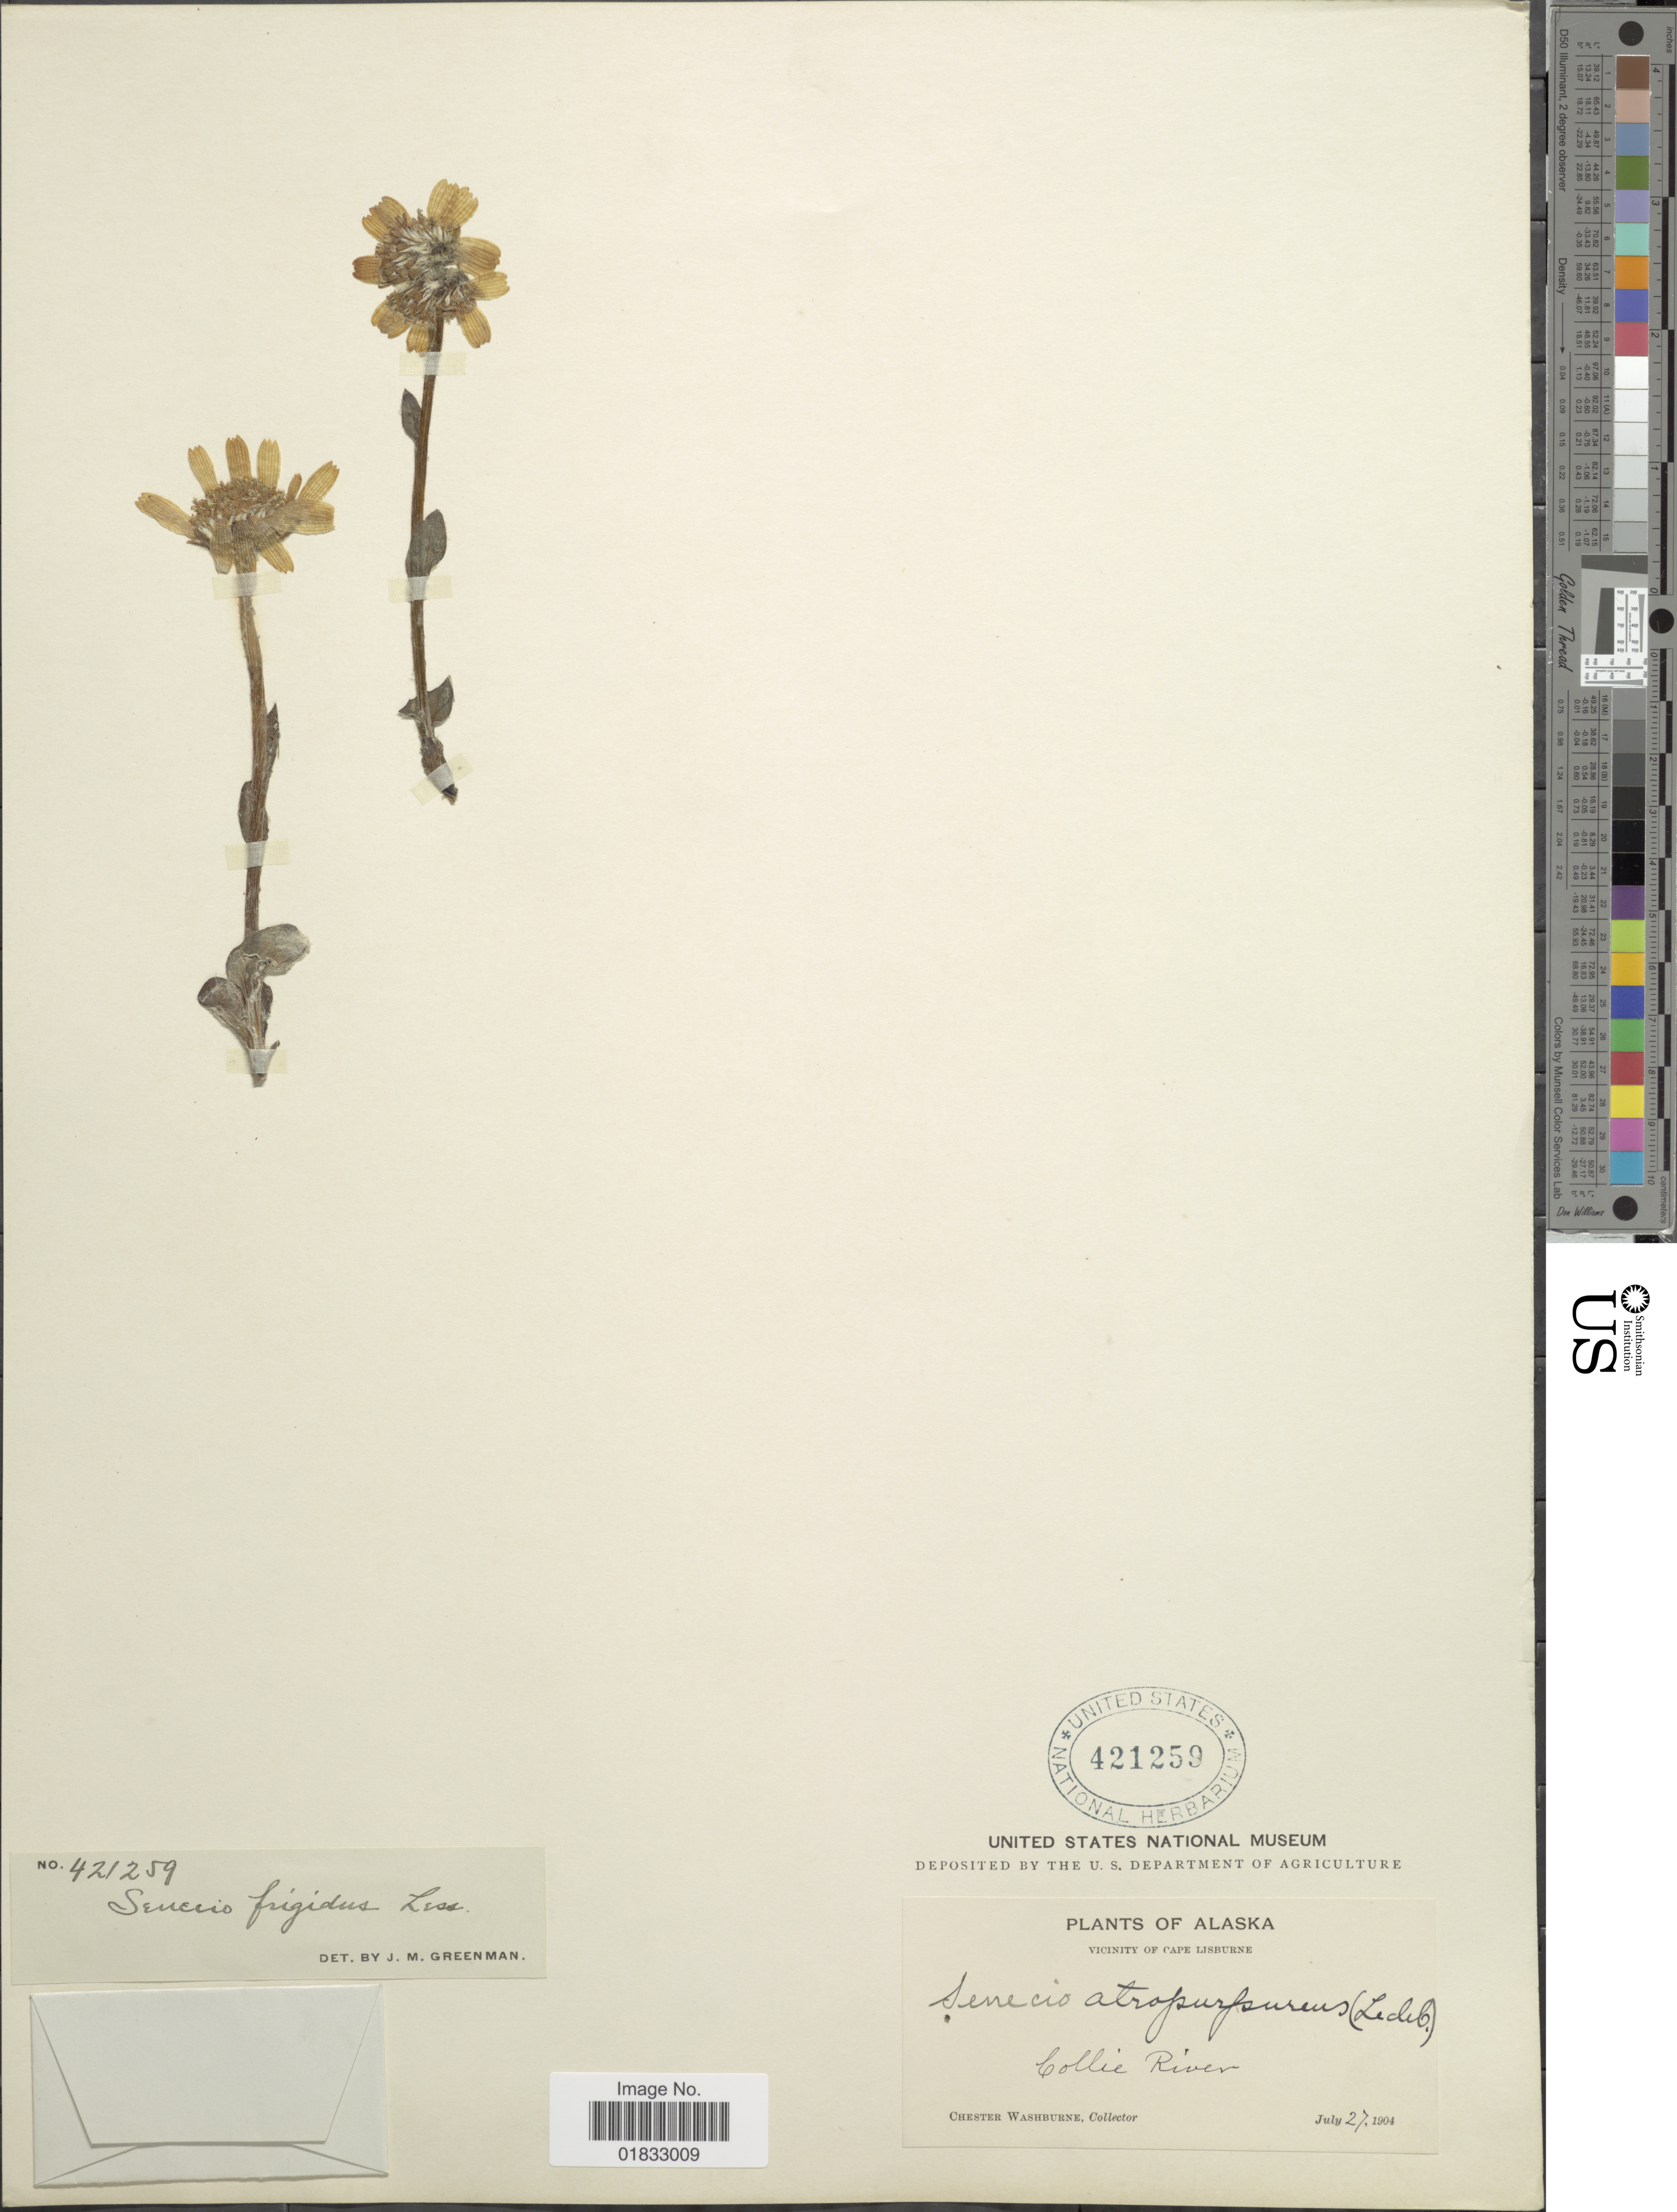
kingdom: Plantae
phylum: Tracheophyta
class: Magnoliopsida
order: Asterales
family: Asteraceae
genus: Tephroseris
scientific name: Tephroseris frigida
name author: (Richardson) Holub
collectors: C. Washburne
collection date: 1904-07-27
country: United States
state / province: Alaska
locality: Vicinity of Cape Lisburne, Collie River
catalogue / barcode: US 421259